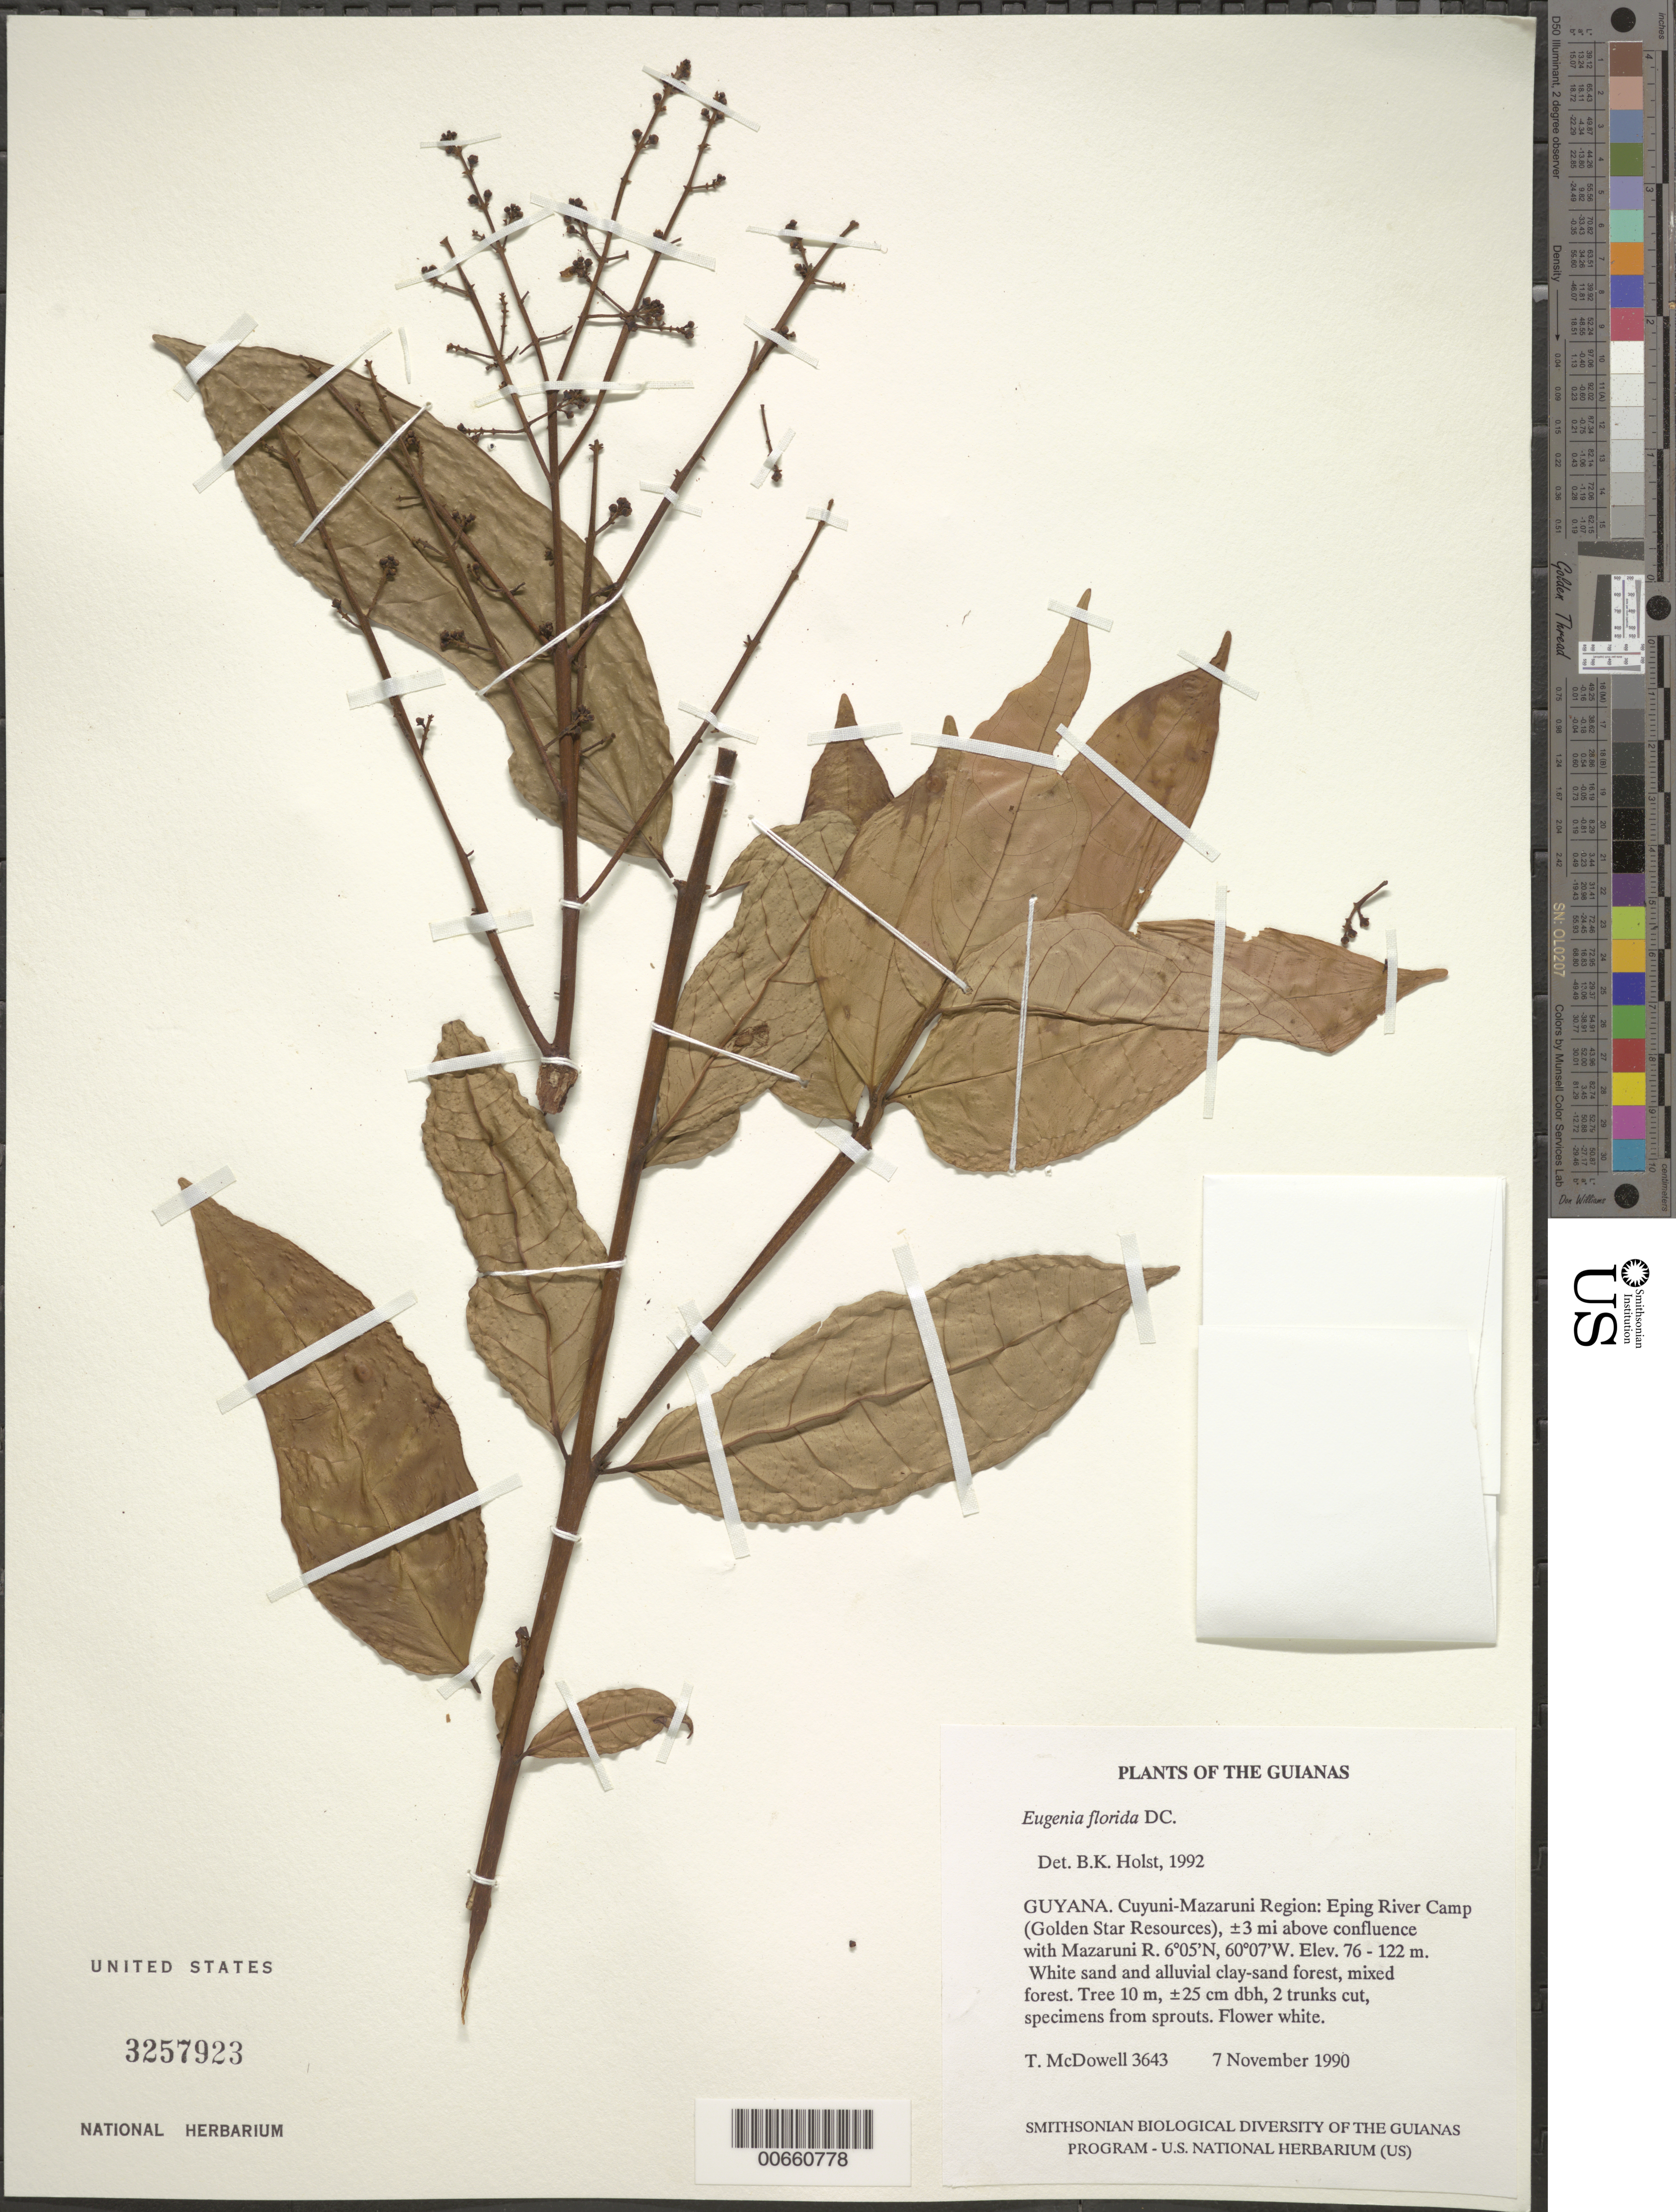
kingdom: Plantae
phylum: Tracheophyta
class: Magnoliopsida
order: Myrtales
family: Myrtaceae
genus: Eugenia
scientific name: Eugenia florida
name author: DC.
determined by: Holst, Bruce K.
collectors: T. McDowell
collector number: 3643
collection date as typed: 7 November 1990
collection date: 1990-11-07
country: Guyana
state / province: Cuyuni-Mazaruni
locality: Eping River Camp (Golden Star Resources), ±3 mi above confluence with Mazaruni R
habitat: White sand and alluvial clay-sand forest, mixed forest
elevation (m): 76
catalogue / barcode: US 3257923